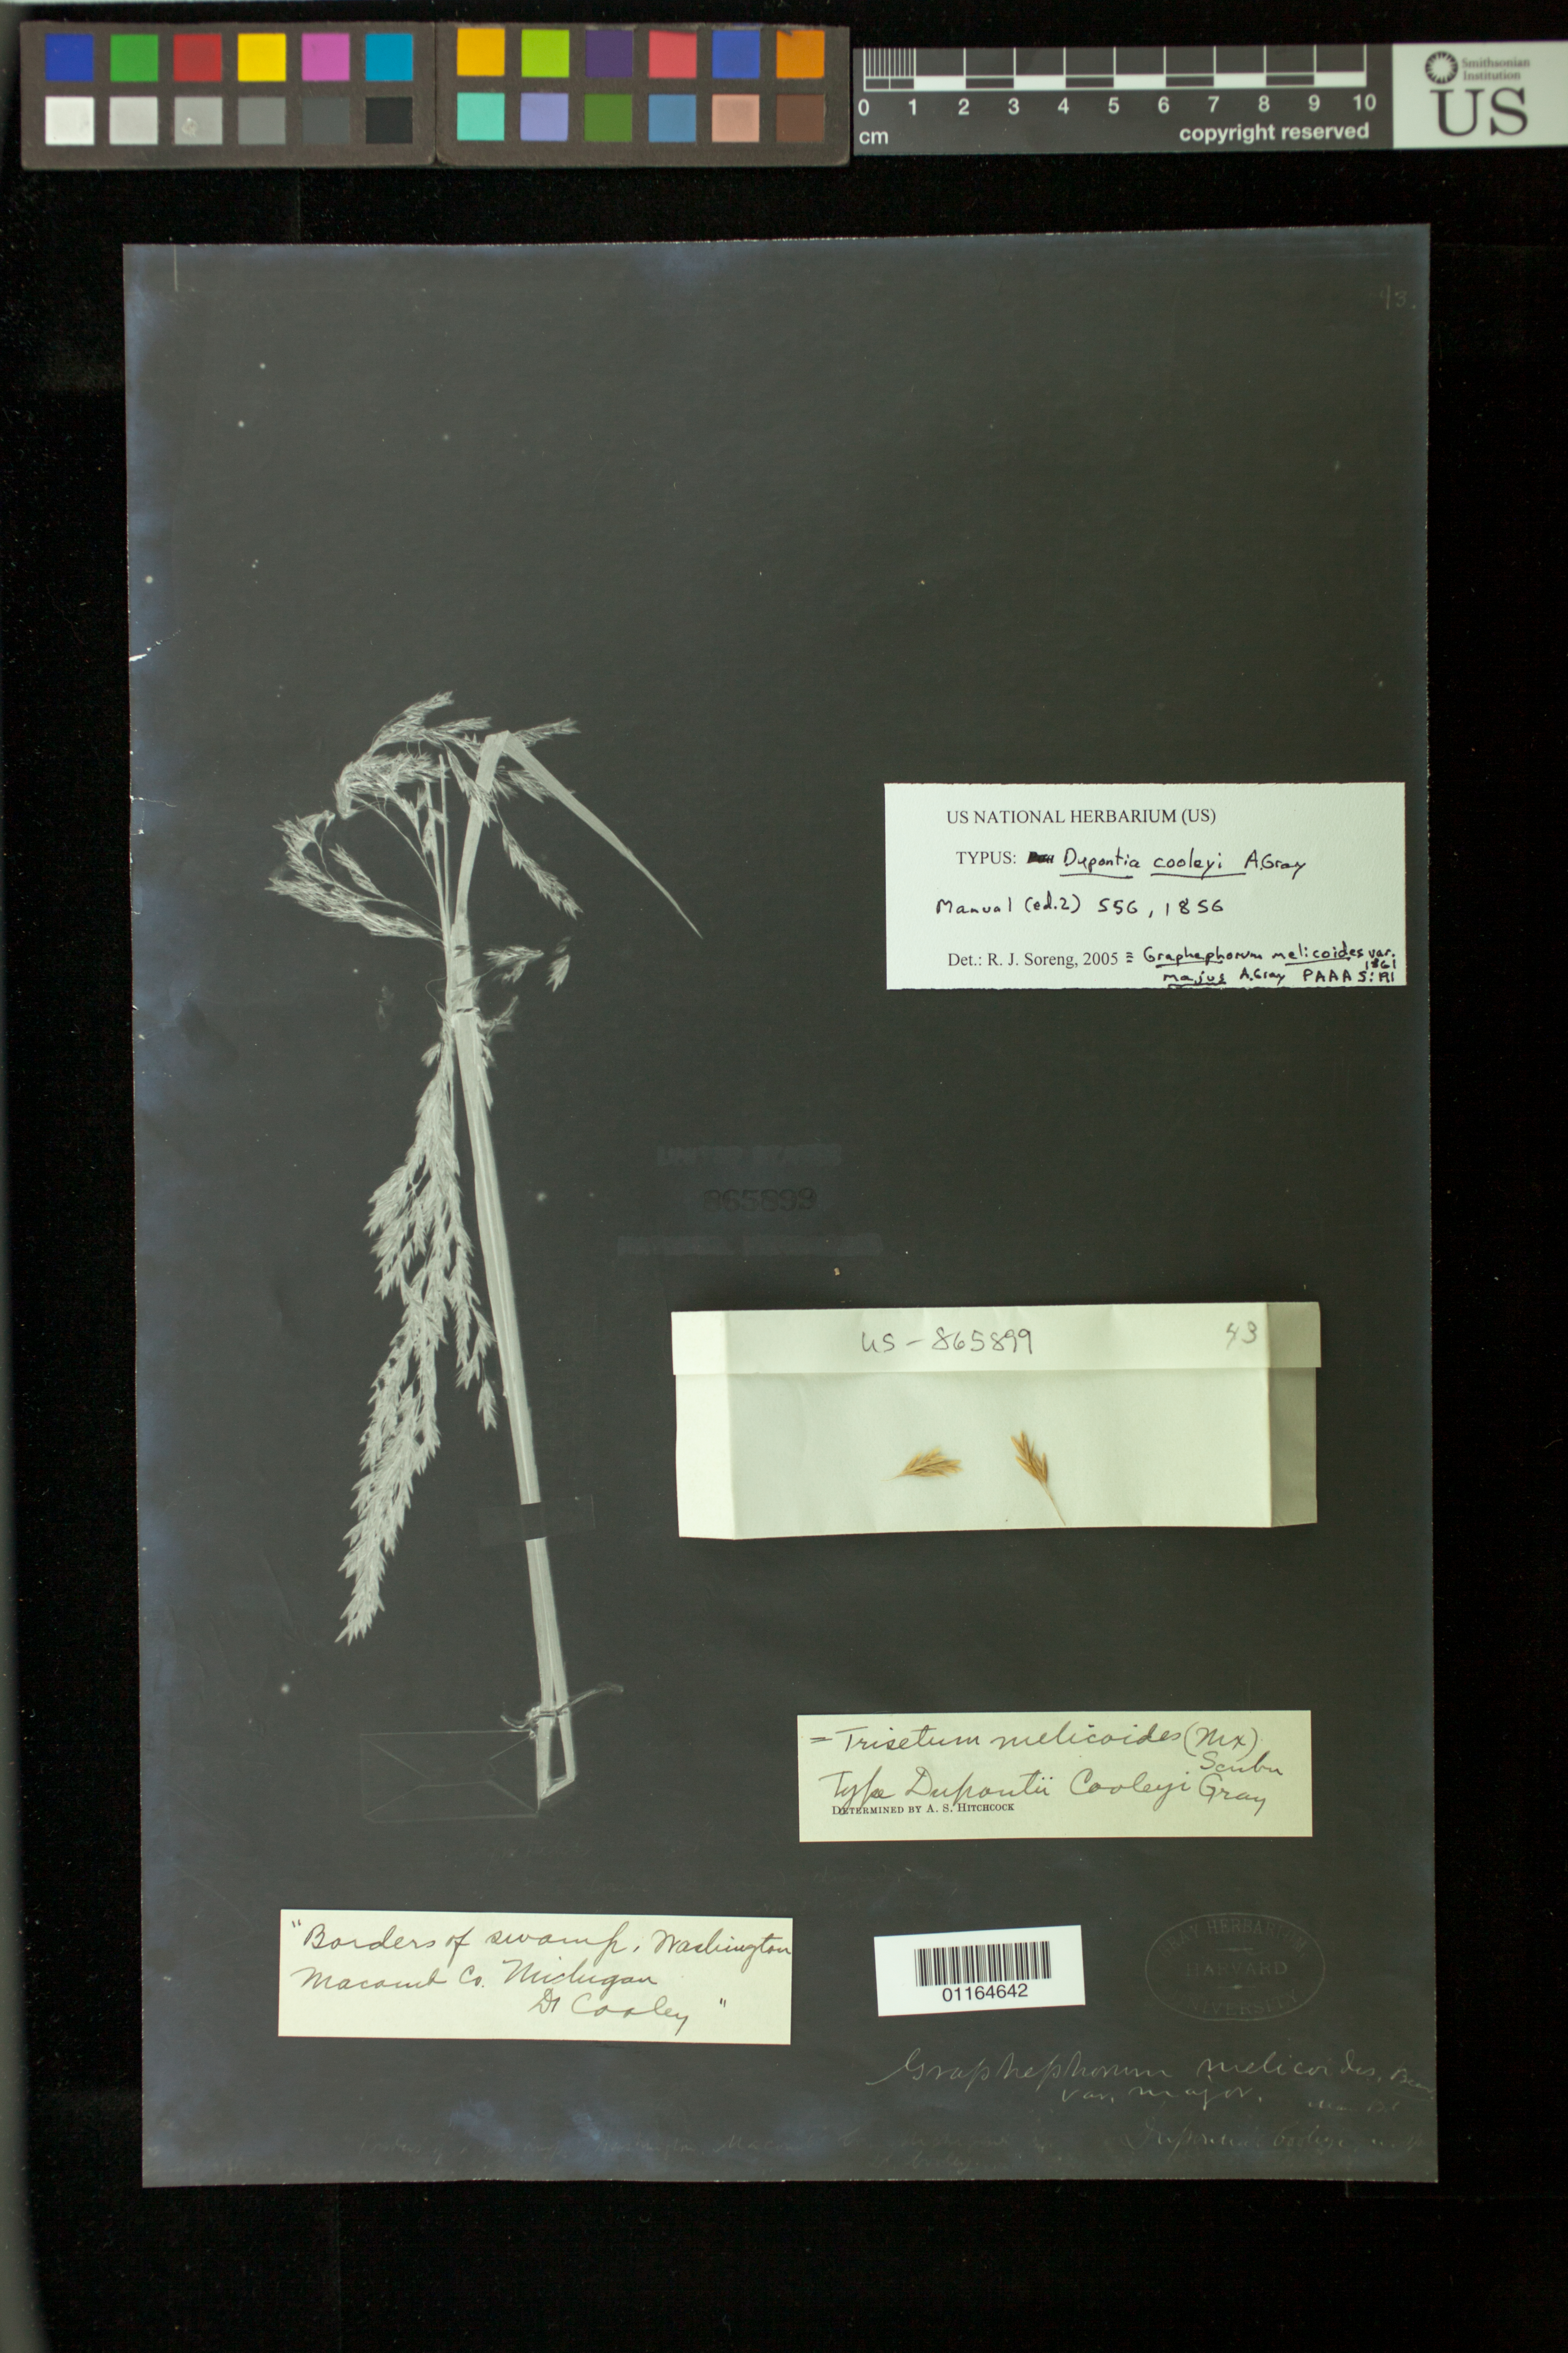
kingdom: Plantae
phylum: Tracheophyta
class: Liliopsida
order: Poales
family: Poaceae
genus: Dupontia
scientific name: Dupontia cooleyi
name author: A. Gray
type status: Type Collection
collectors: D. Cooley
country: United States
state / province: Michigan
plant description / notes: Photostat and fragmentary material of type specimen ex herb. Gray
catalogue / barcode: US 865899